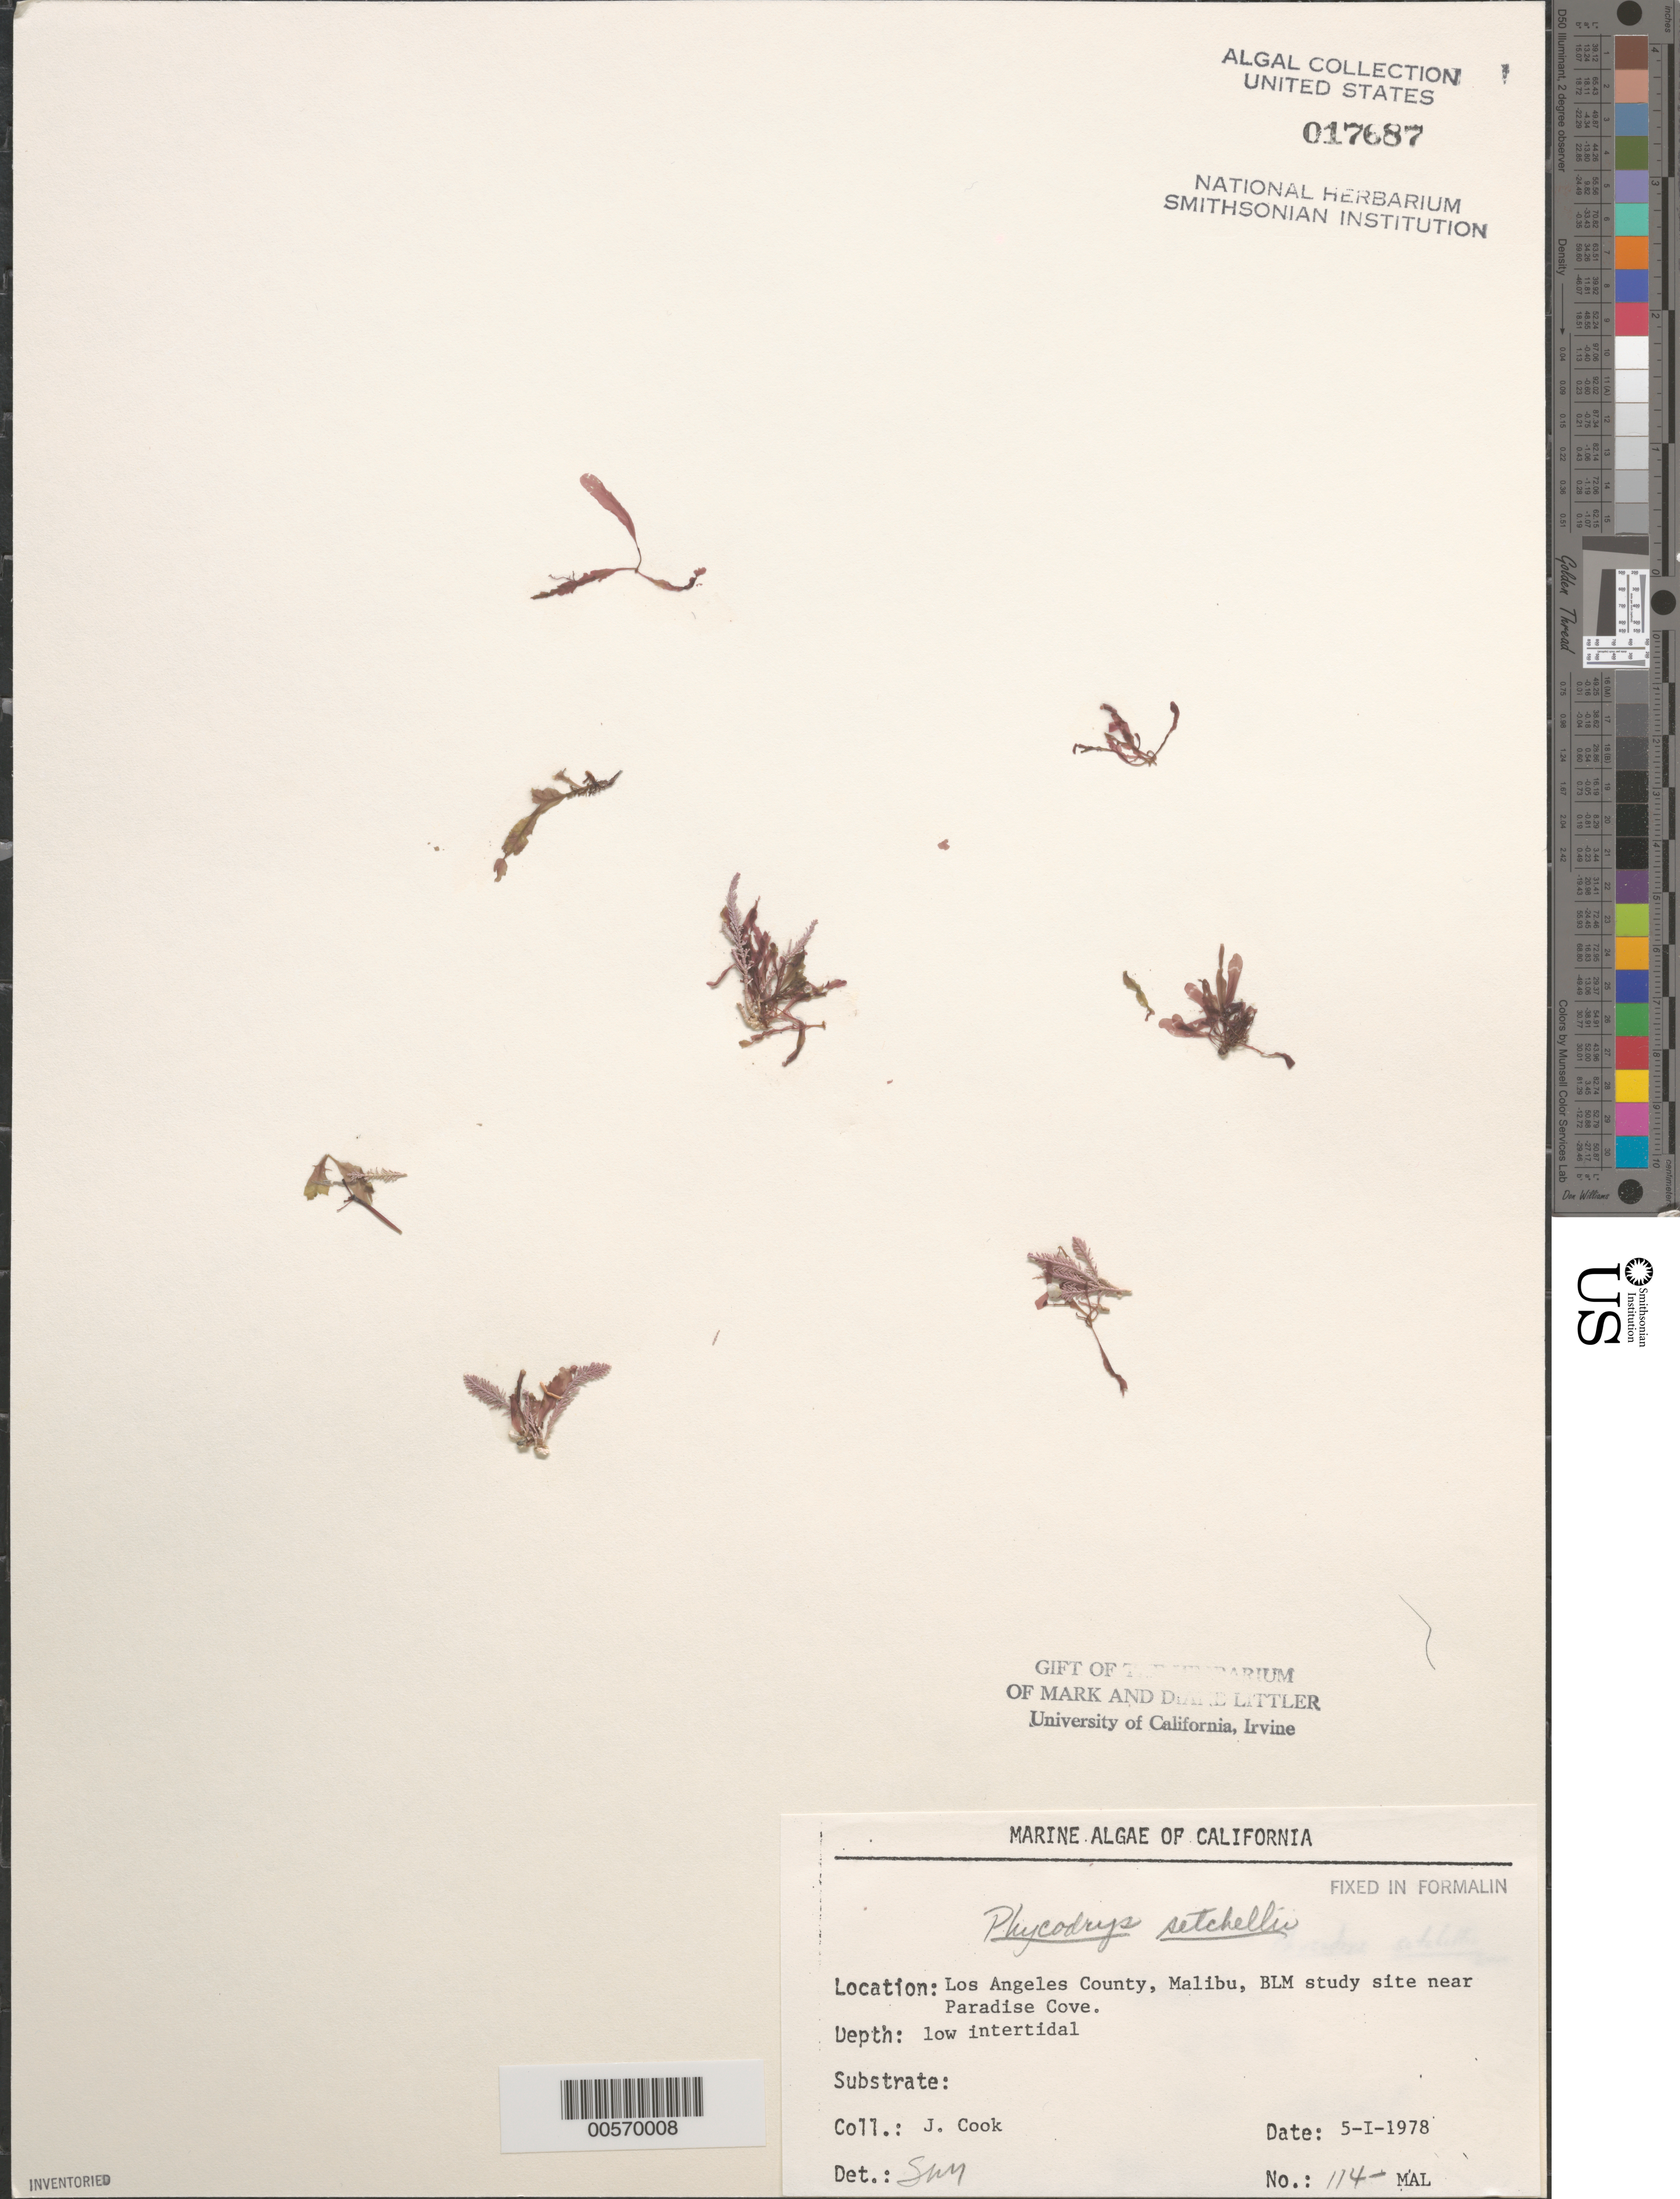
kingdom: Plantae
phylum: Rhodophyta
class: Florideophyceae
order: Ceramiales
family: Delesseriaceae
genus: Phycodrys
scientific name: Phycodrys setchellii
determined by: Murray, S. N.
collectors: J. Cook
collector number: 114-mal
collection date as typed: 05 Jan 1978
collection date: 1978-01-05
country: United States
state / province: California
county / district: Los Angeles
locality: Malibu, near Paradise Cove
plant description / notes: BLM-SOCALBIGHT Rocky Intertidal Survey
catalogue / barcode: US 17687